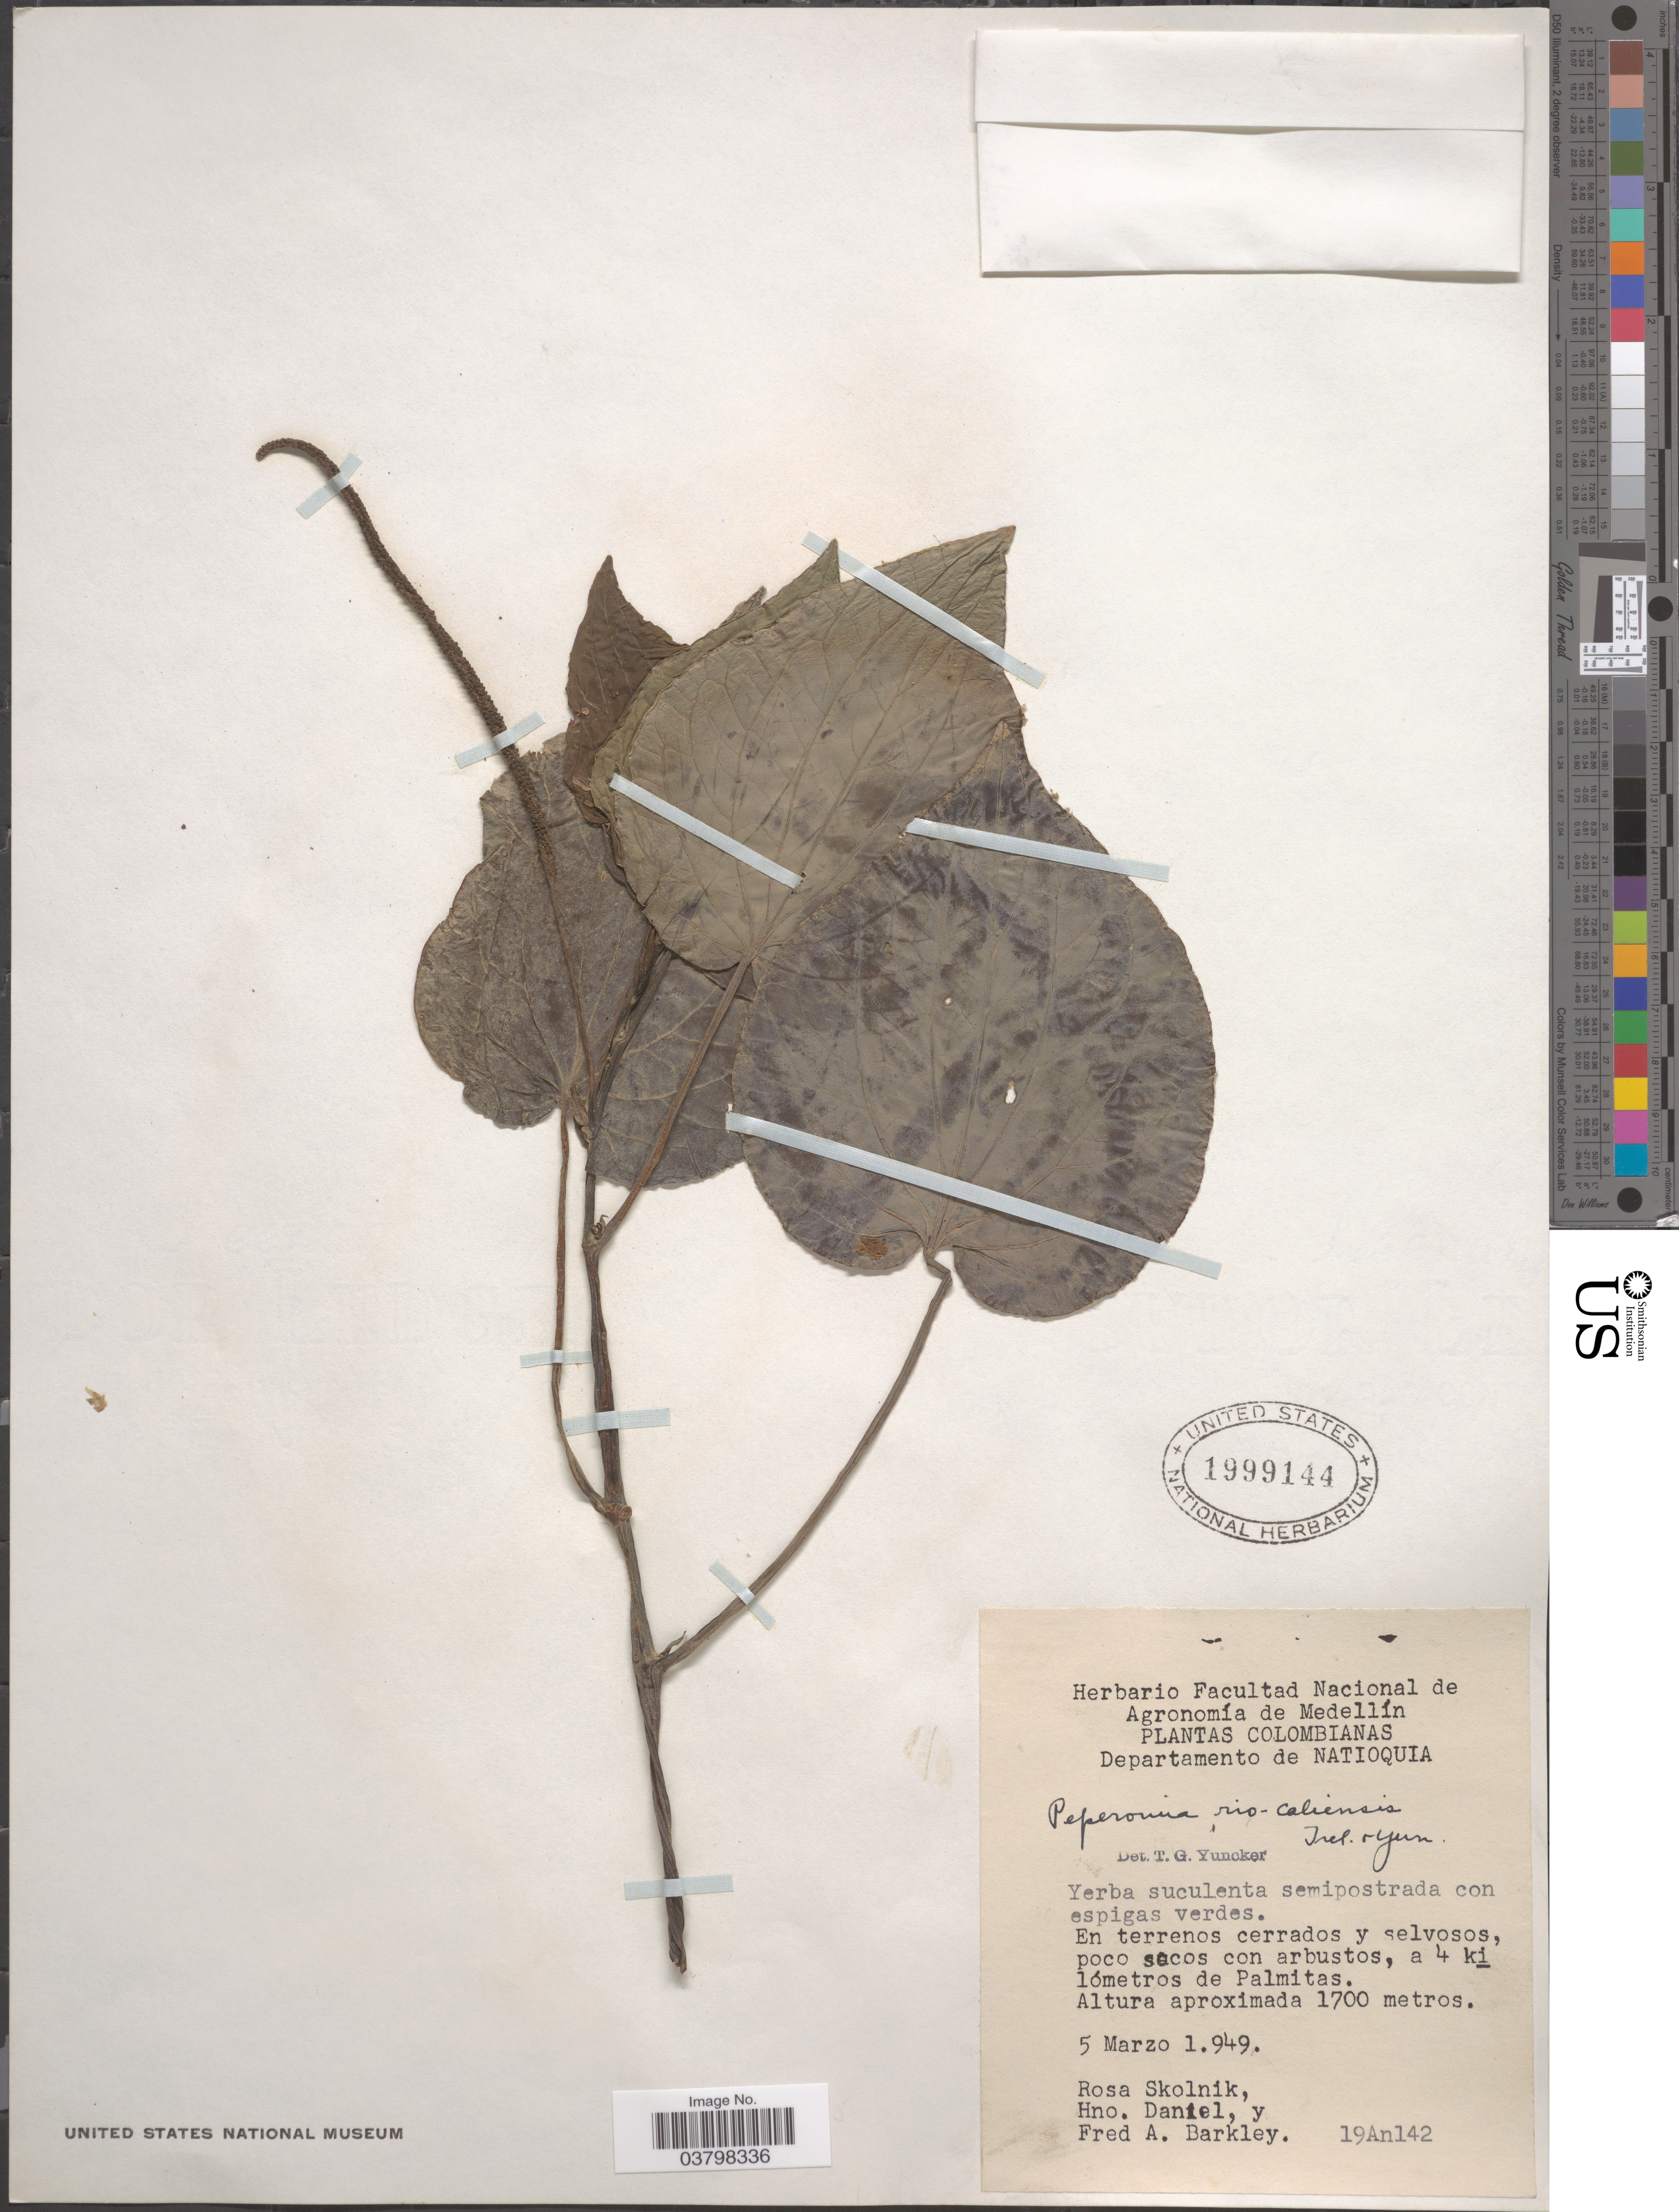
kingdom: Plantae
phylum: Tracheophyta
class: Magnoliopsida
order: Piperales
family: Piperaceae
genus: Peperomia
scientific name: Peperomia sp. nov.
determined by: Jiménez, José Estaban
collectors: R. Skolnik, Bro. Daniel & F. A. Barkley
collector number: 19An142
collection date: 1949-03-05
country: Colombia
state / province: Antioquia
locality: Departamento de Natioquia. En terrenos cerrados y selvosos, poco secos con arbustos, a 4 kilómetros de Palmitas.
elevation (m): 1700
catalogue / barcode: US 1999144